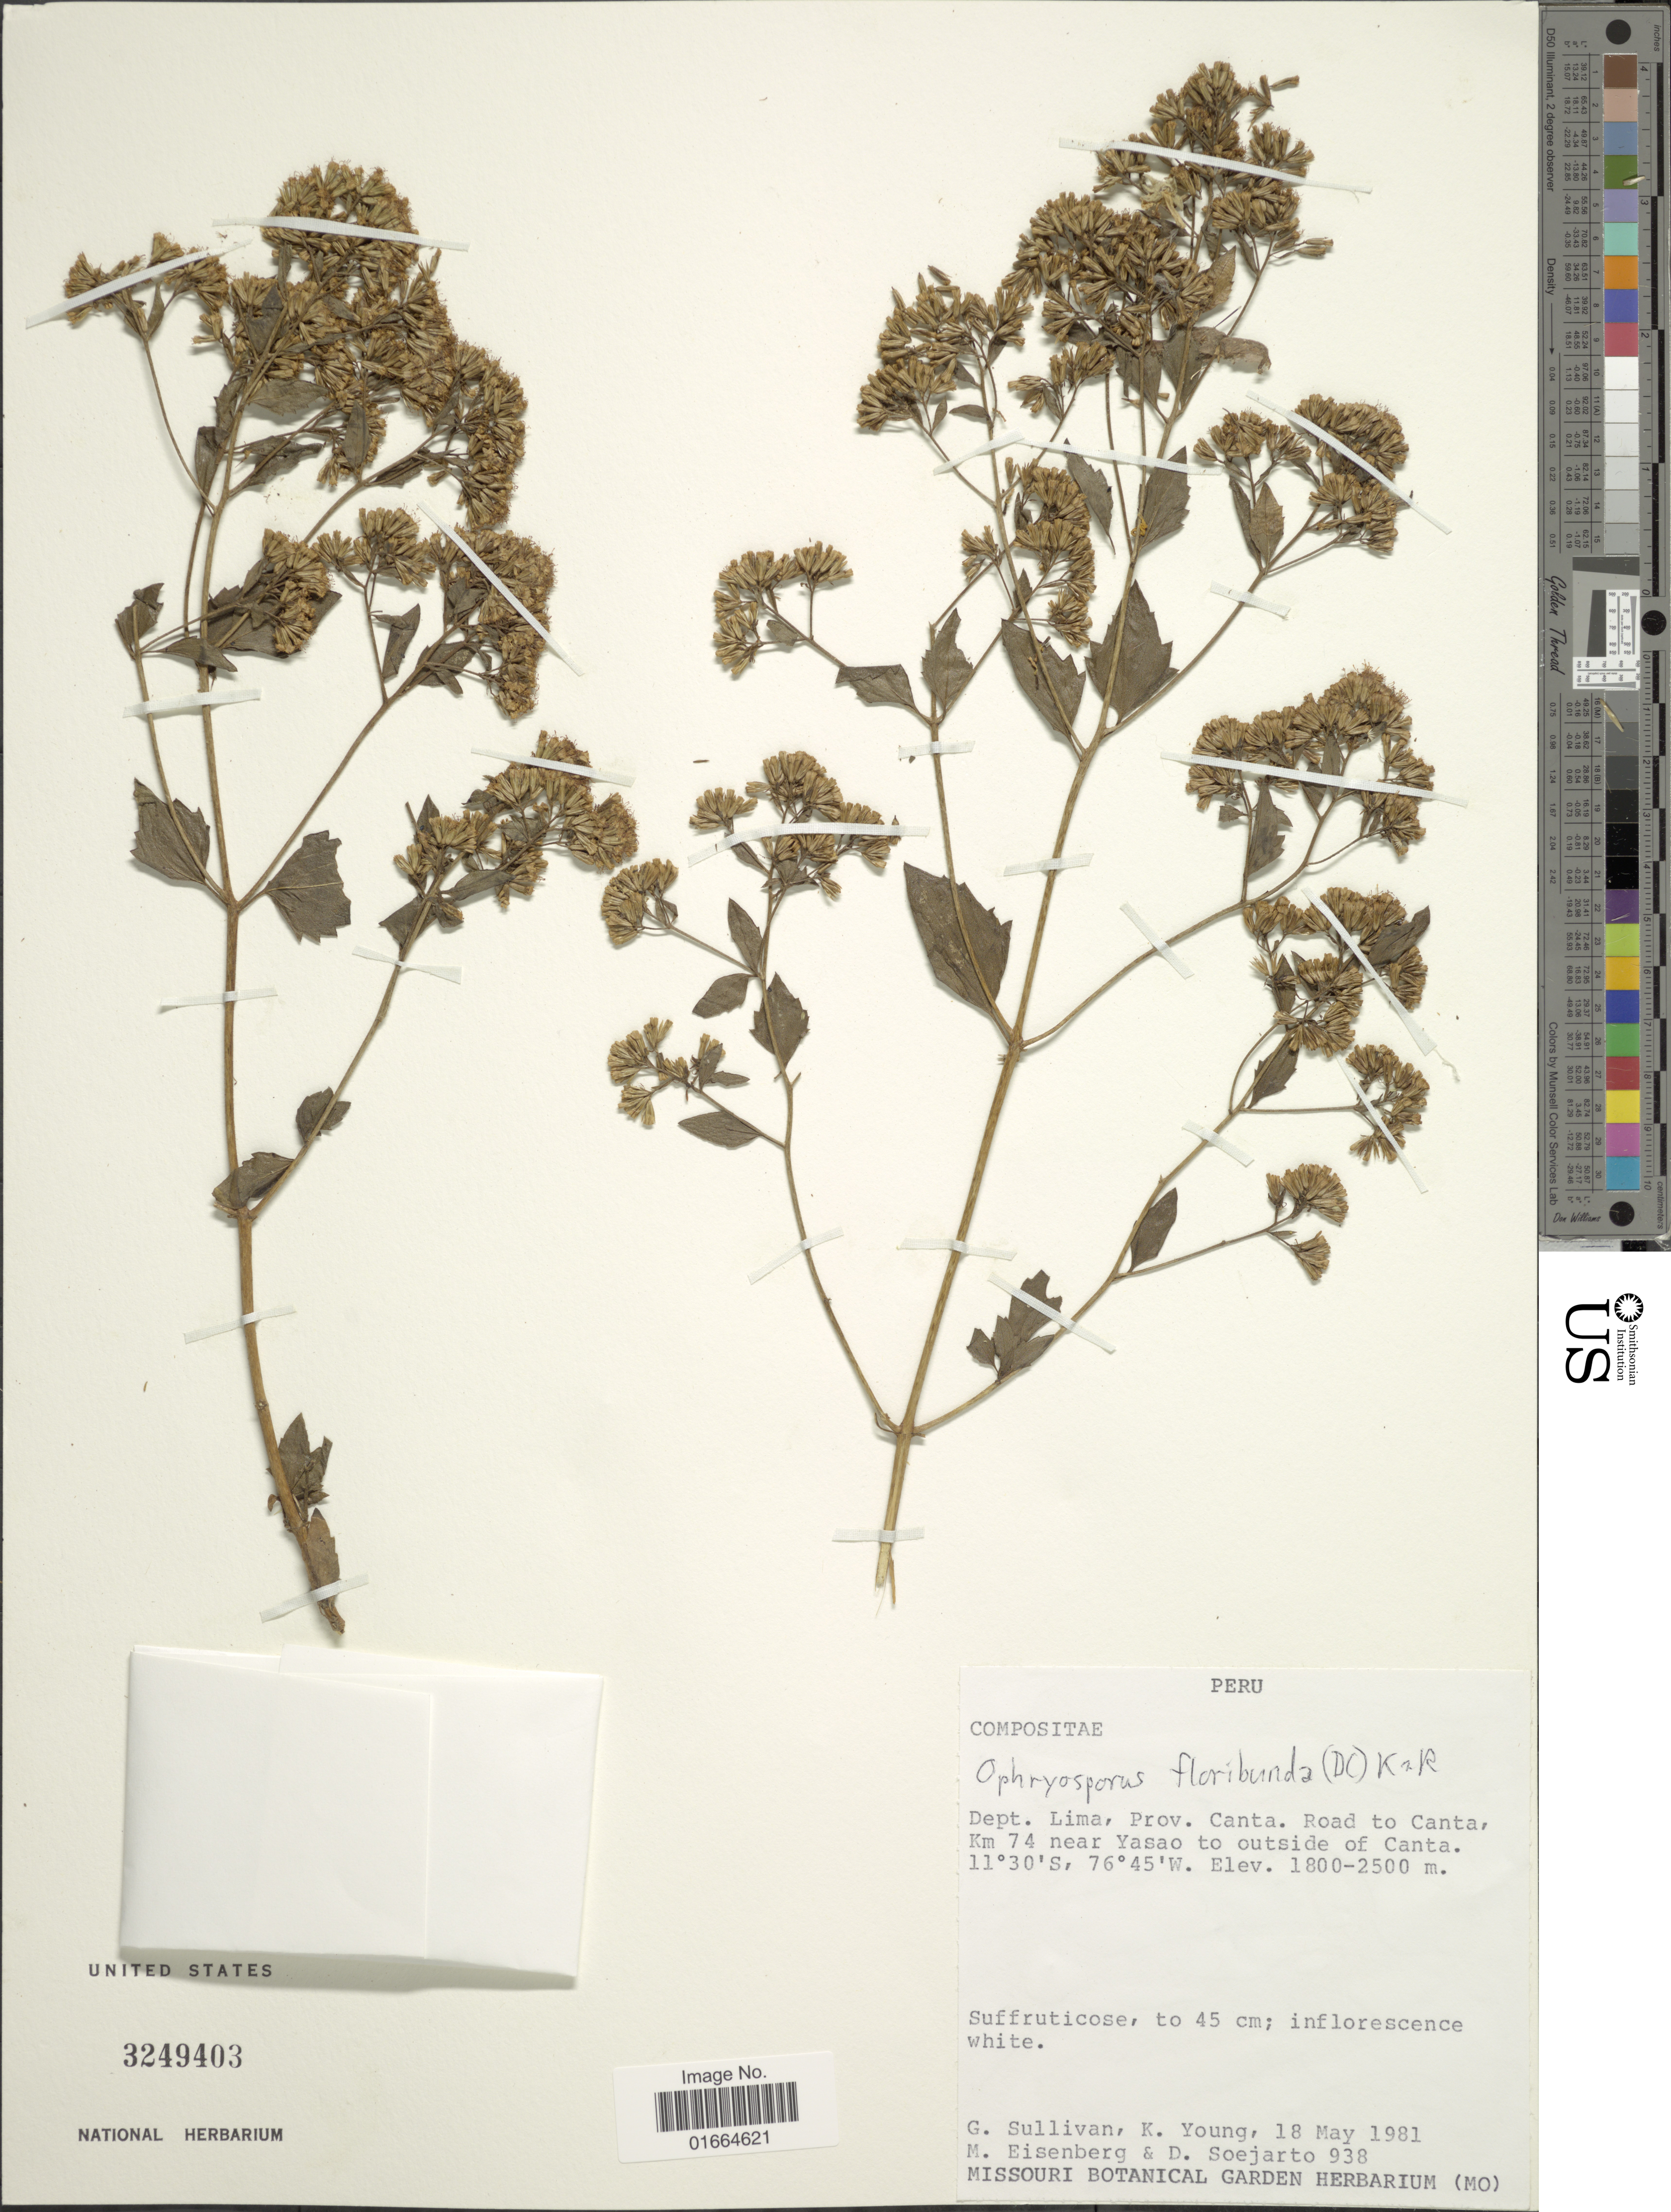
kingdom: Plantae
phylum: Tracheophyta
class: Magnoliopsida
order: Asterales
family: Asteraceae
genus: Ophryosporus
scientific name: Ophryosporus floribundus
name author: (DC.) R.M. King & H. Rob.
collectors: G. Sullivan, K. Young, M. Eisenberg & D. Soejarto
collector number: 938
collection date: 1981-05-18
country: Peru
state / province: Lima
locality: Dept. Lima, Prov. Canta, Road to Canta, Km 74 near Yasaco to outside of Canta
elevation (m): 1800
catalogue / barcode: US 3249403